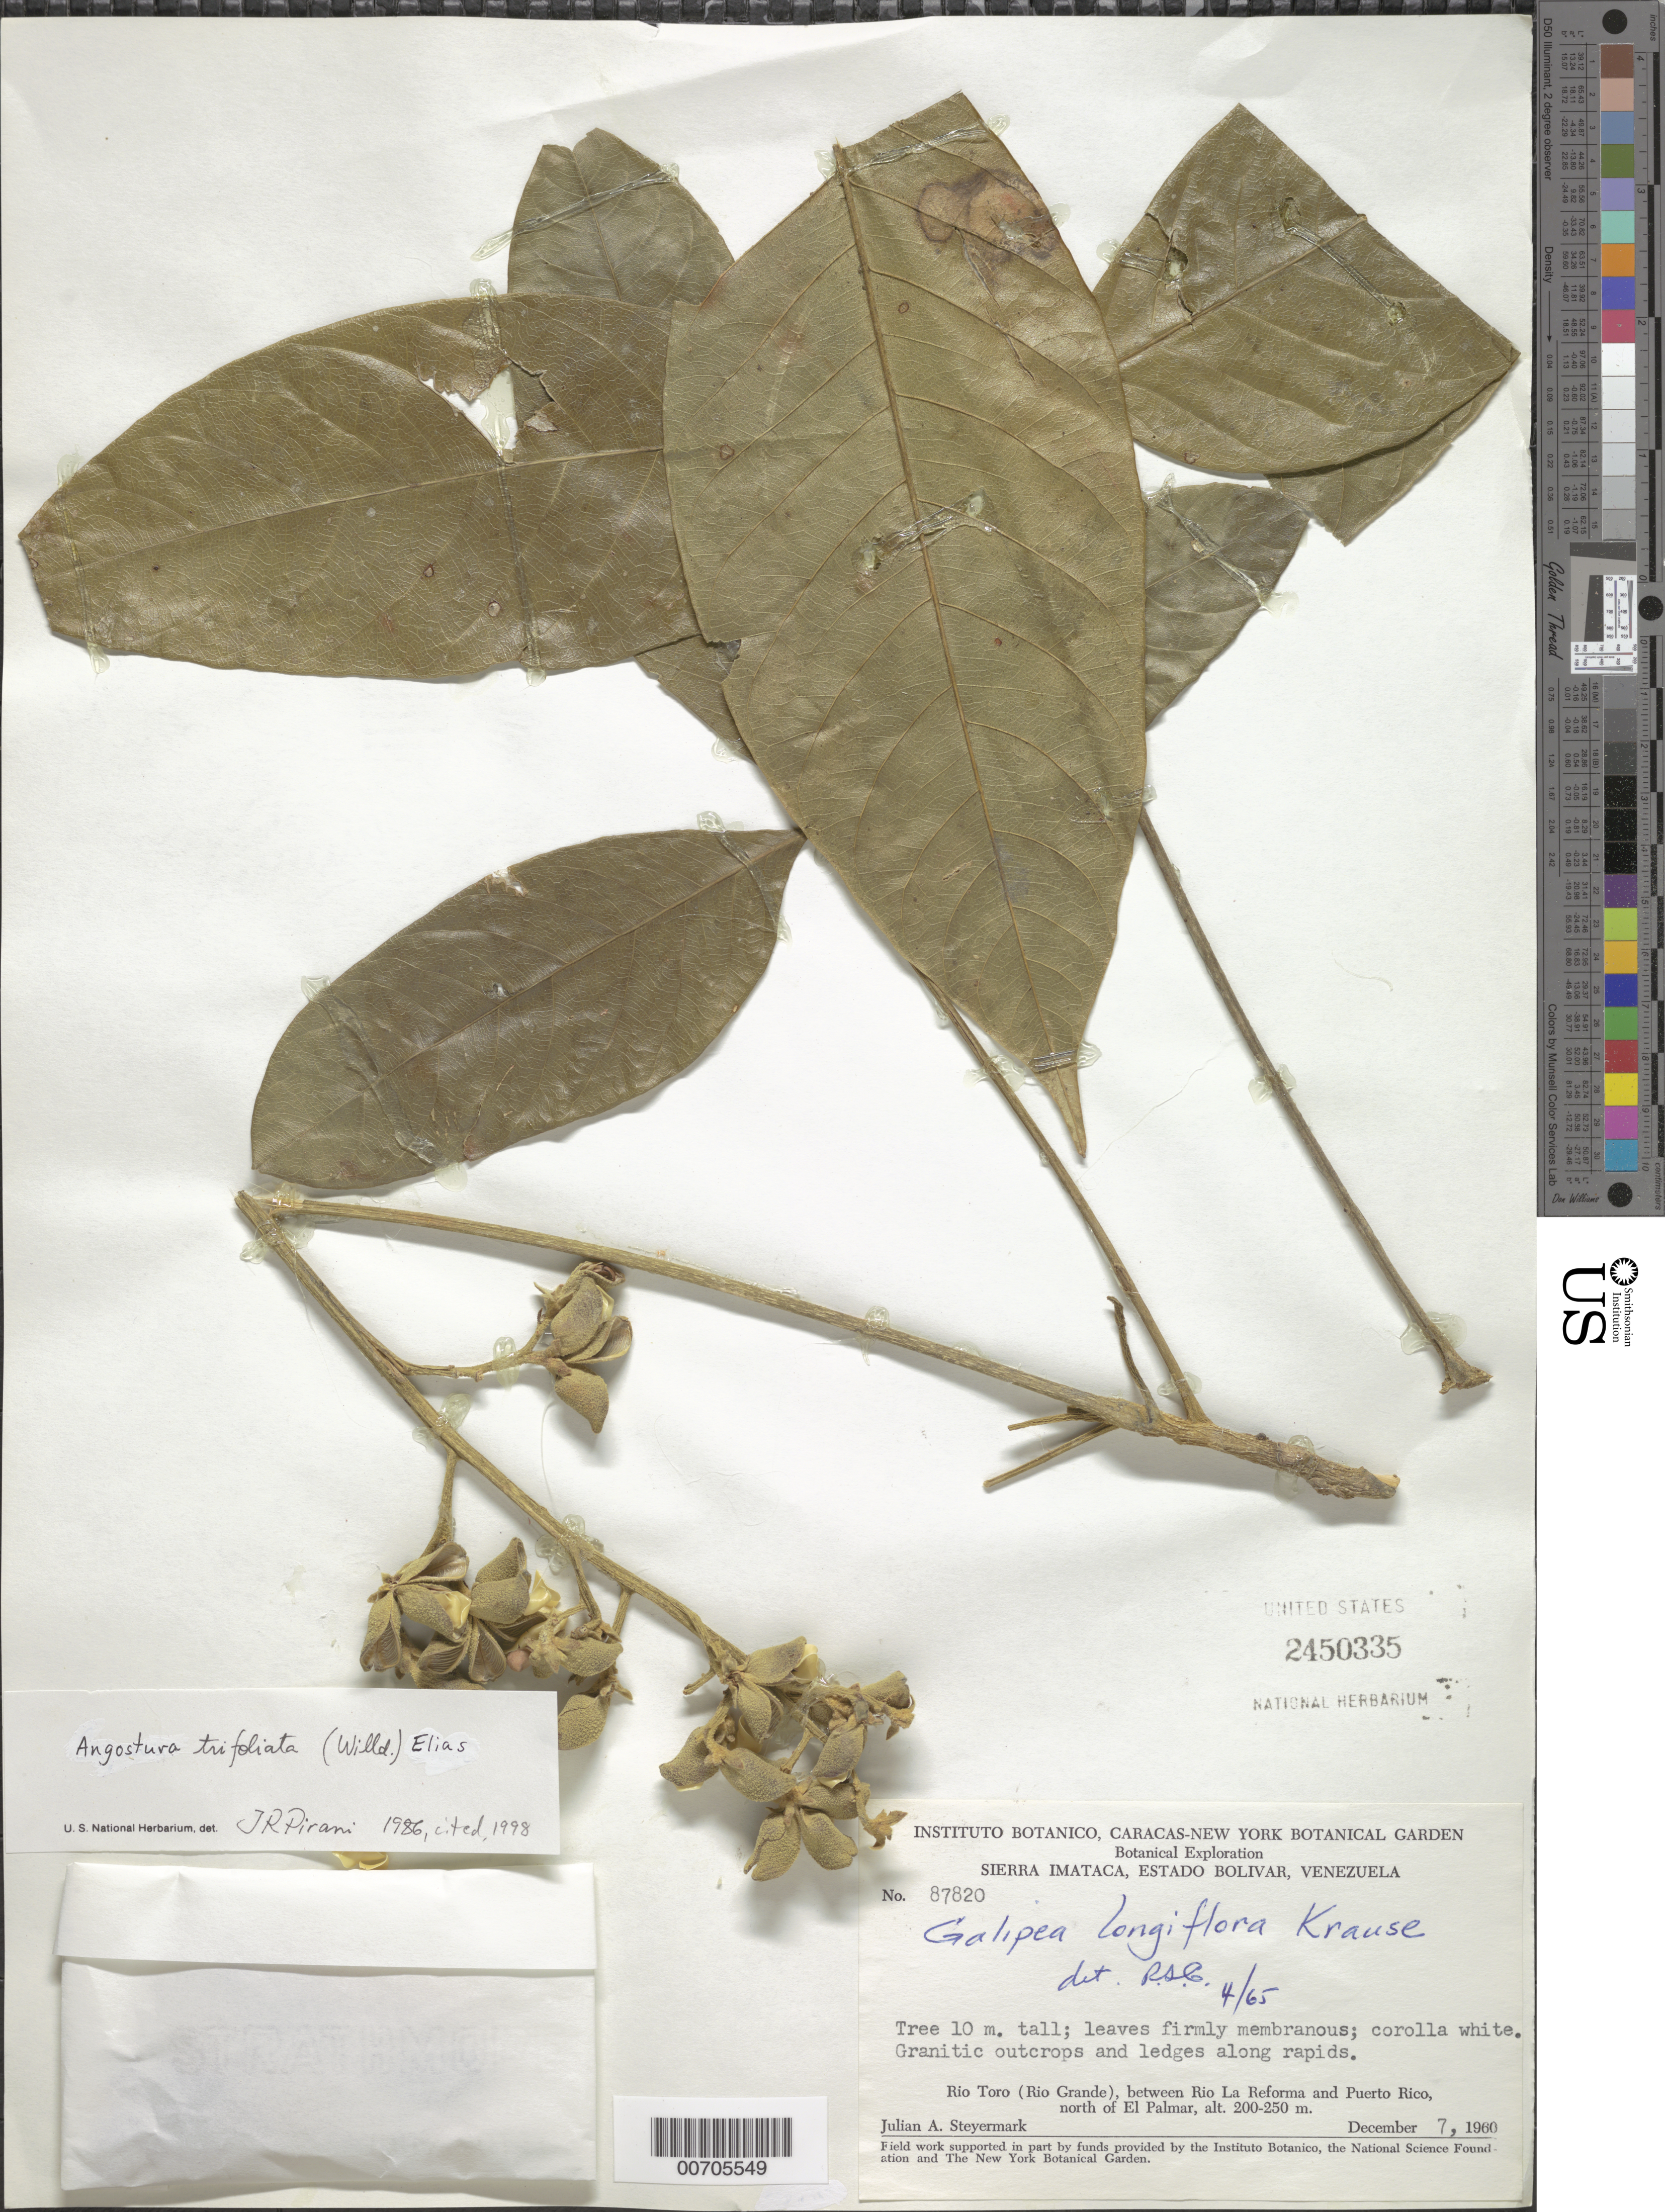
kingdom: Plantae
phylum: Tracheophyta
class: Magnoliopsida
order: Sapindales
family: Rutaceae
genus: Angostura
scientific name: Angostura trifoliata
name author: (Willd.) T.S. Elias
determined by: Pirani, J. R.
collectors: J. Steyermark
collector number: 87820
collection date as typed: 7-Dec-60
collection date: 1960-12-07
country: Venezuela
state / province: Bolívar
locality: Sierra Imataca; Río Toro (Río Grande), between Río La Reforma and Puerto Rico, N of El Palmar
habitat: Granitic outcrops & ledges along rapids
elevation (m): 200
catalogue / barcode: US 2450335